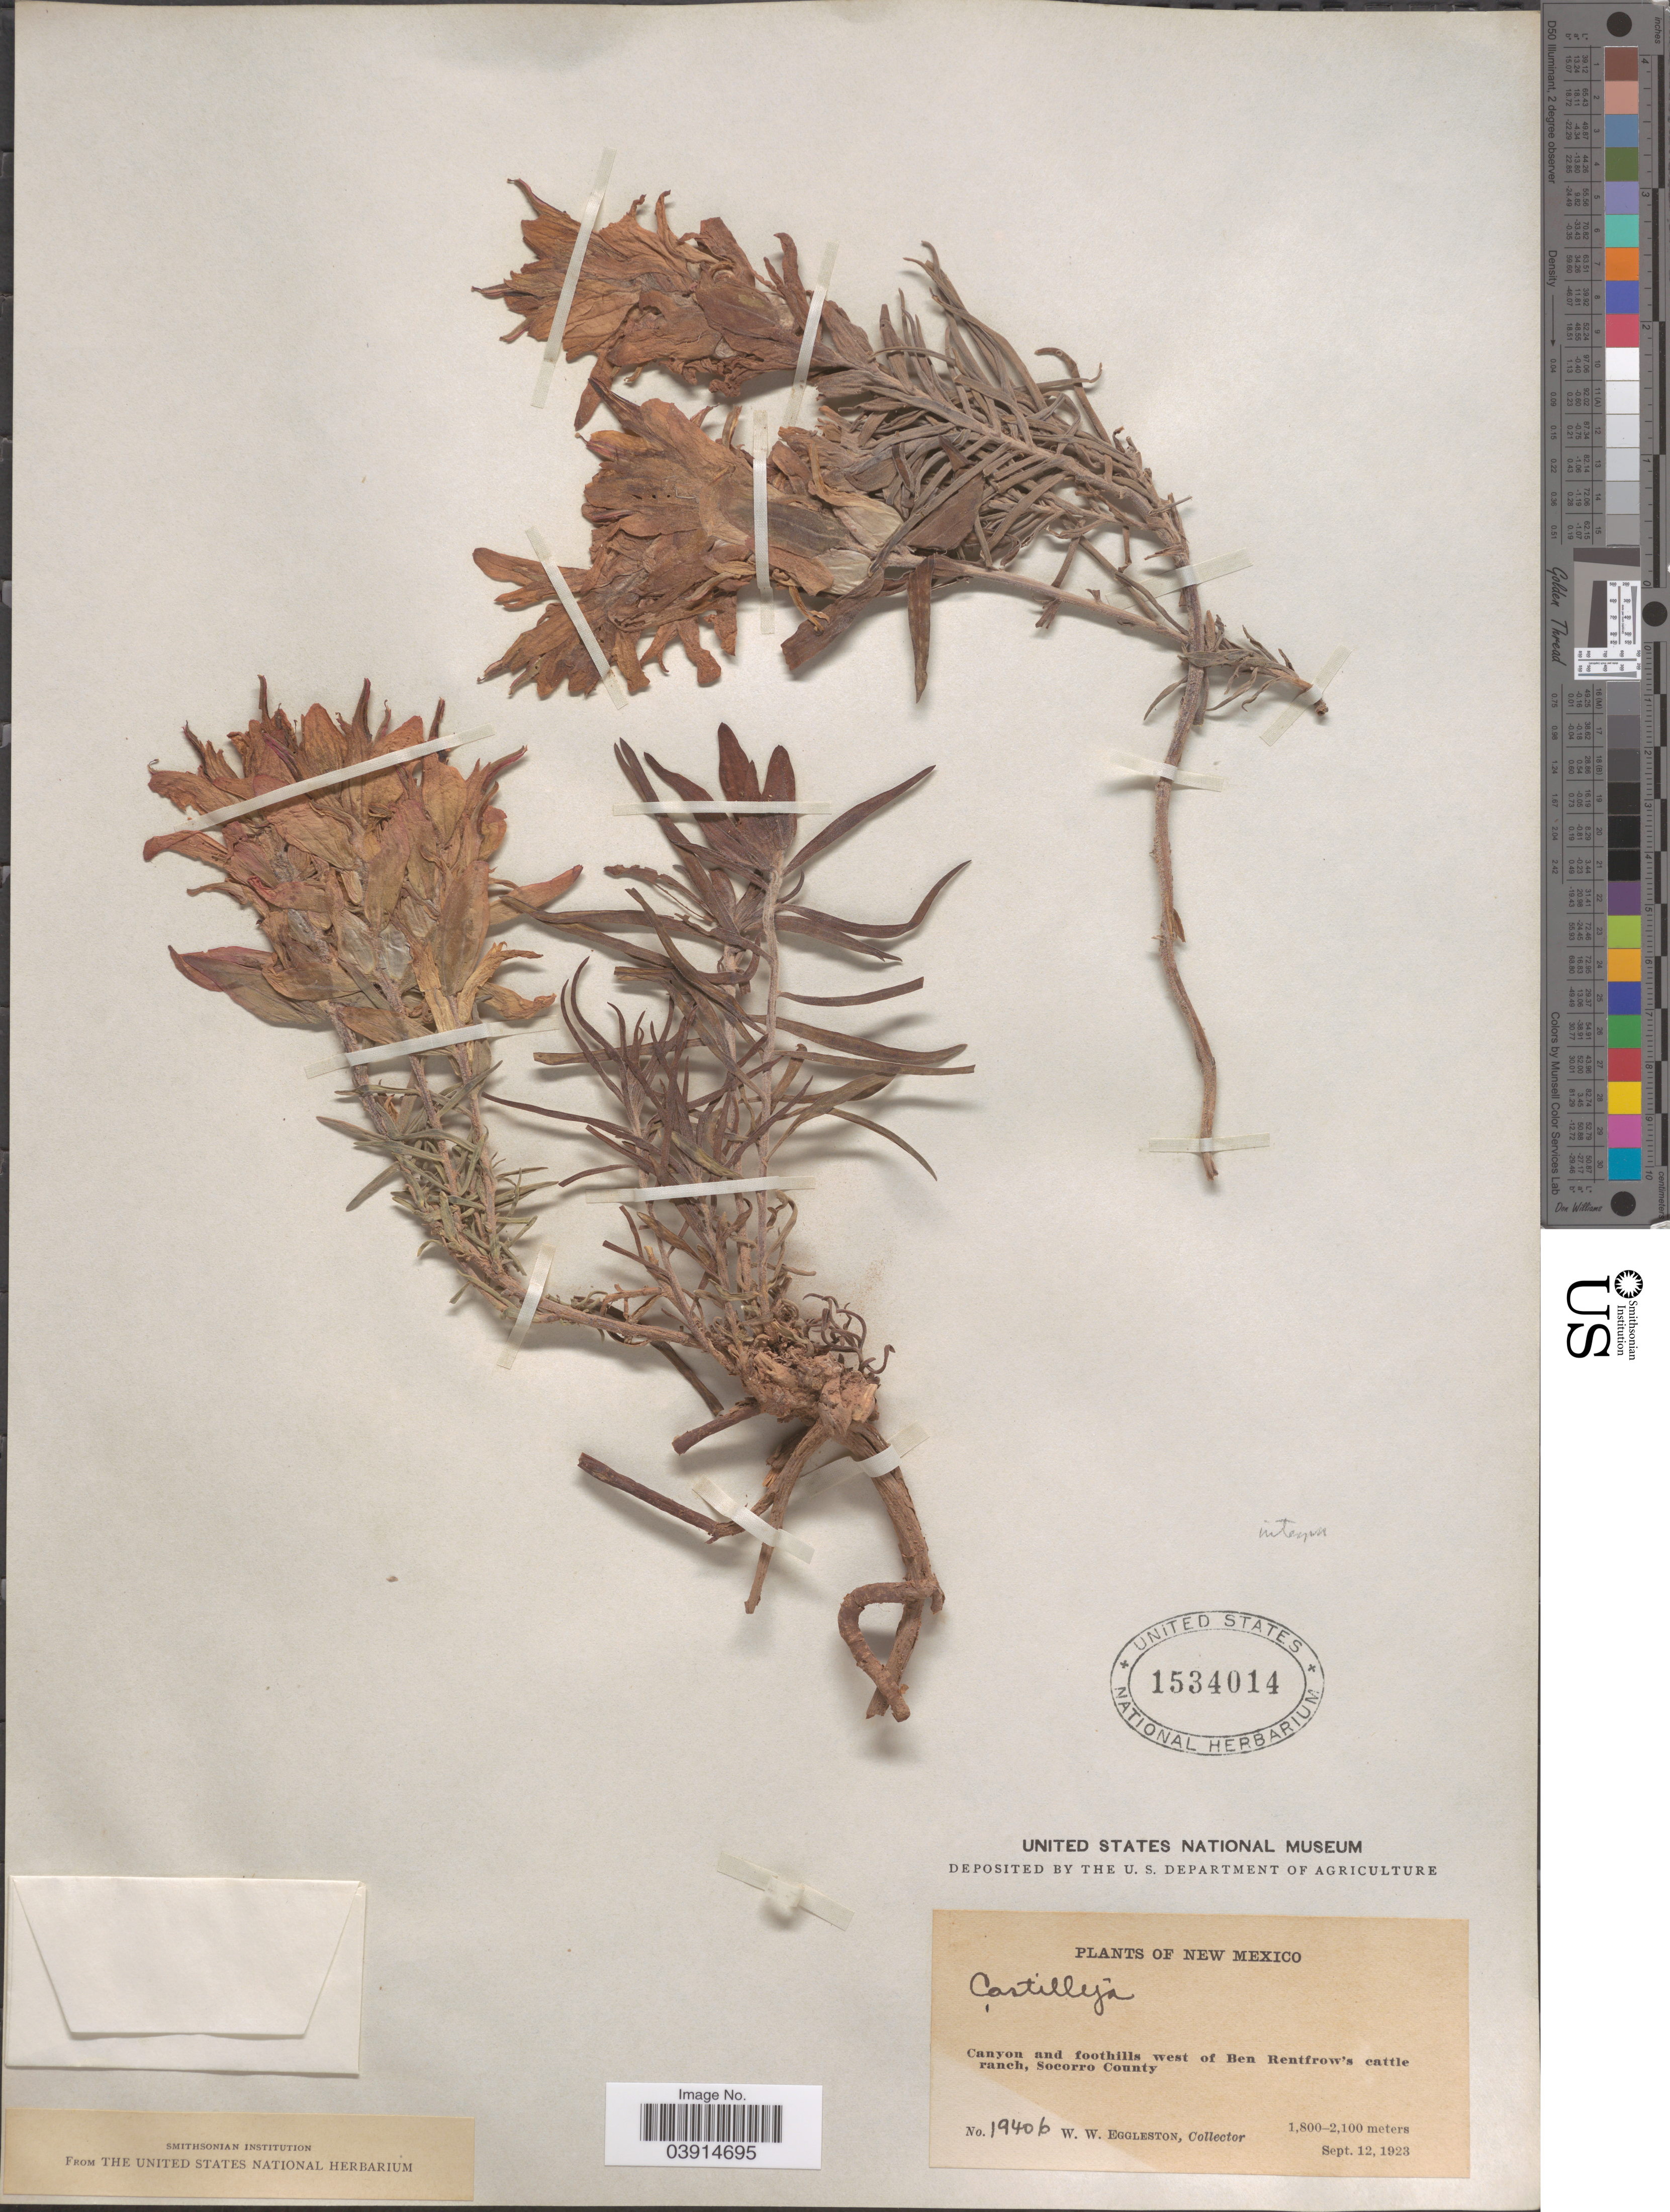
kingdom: Plantae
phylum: Tracheophyta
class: Magnoliopsida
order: Lamiales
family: Orobanchaceae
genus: Castilleja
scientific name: Castilleja sp.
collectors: W. W. Eggleston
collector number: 19406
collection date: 1923-09-12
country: United States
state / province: New Mexico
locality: Canyon and foothills west of Ben Rentfrow's cattle ranch, Socorro County.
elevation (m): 1800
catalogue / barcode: US 1534014